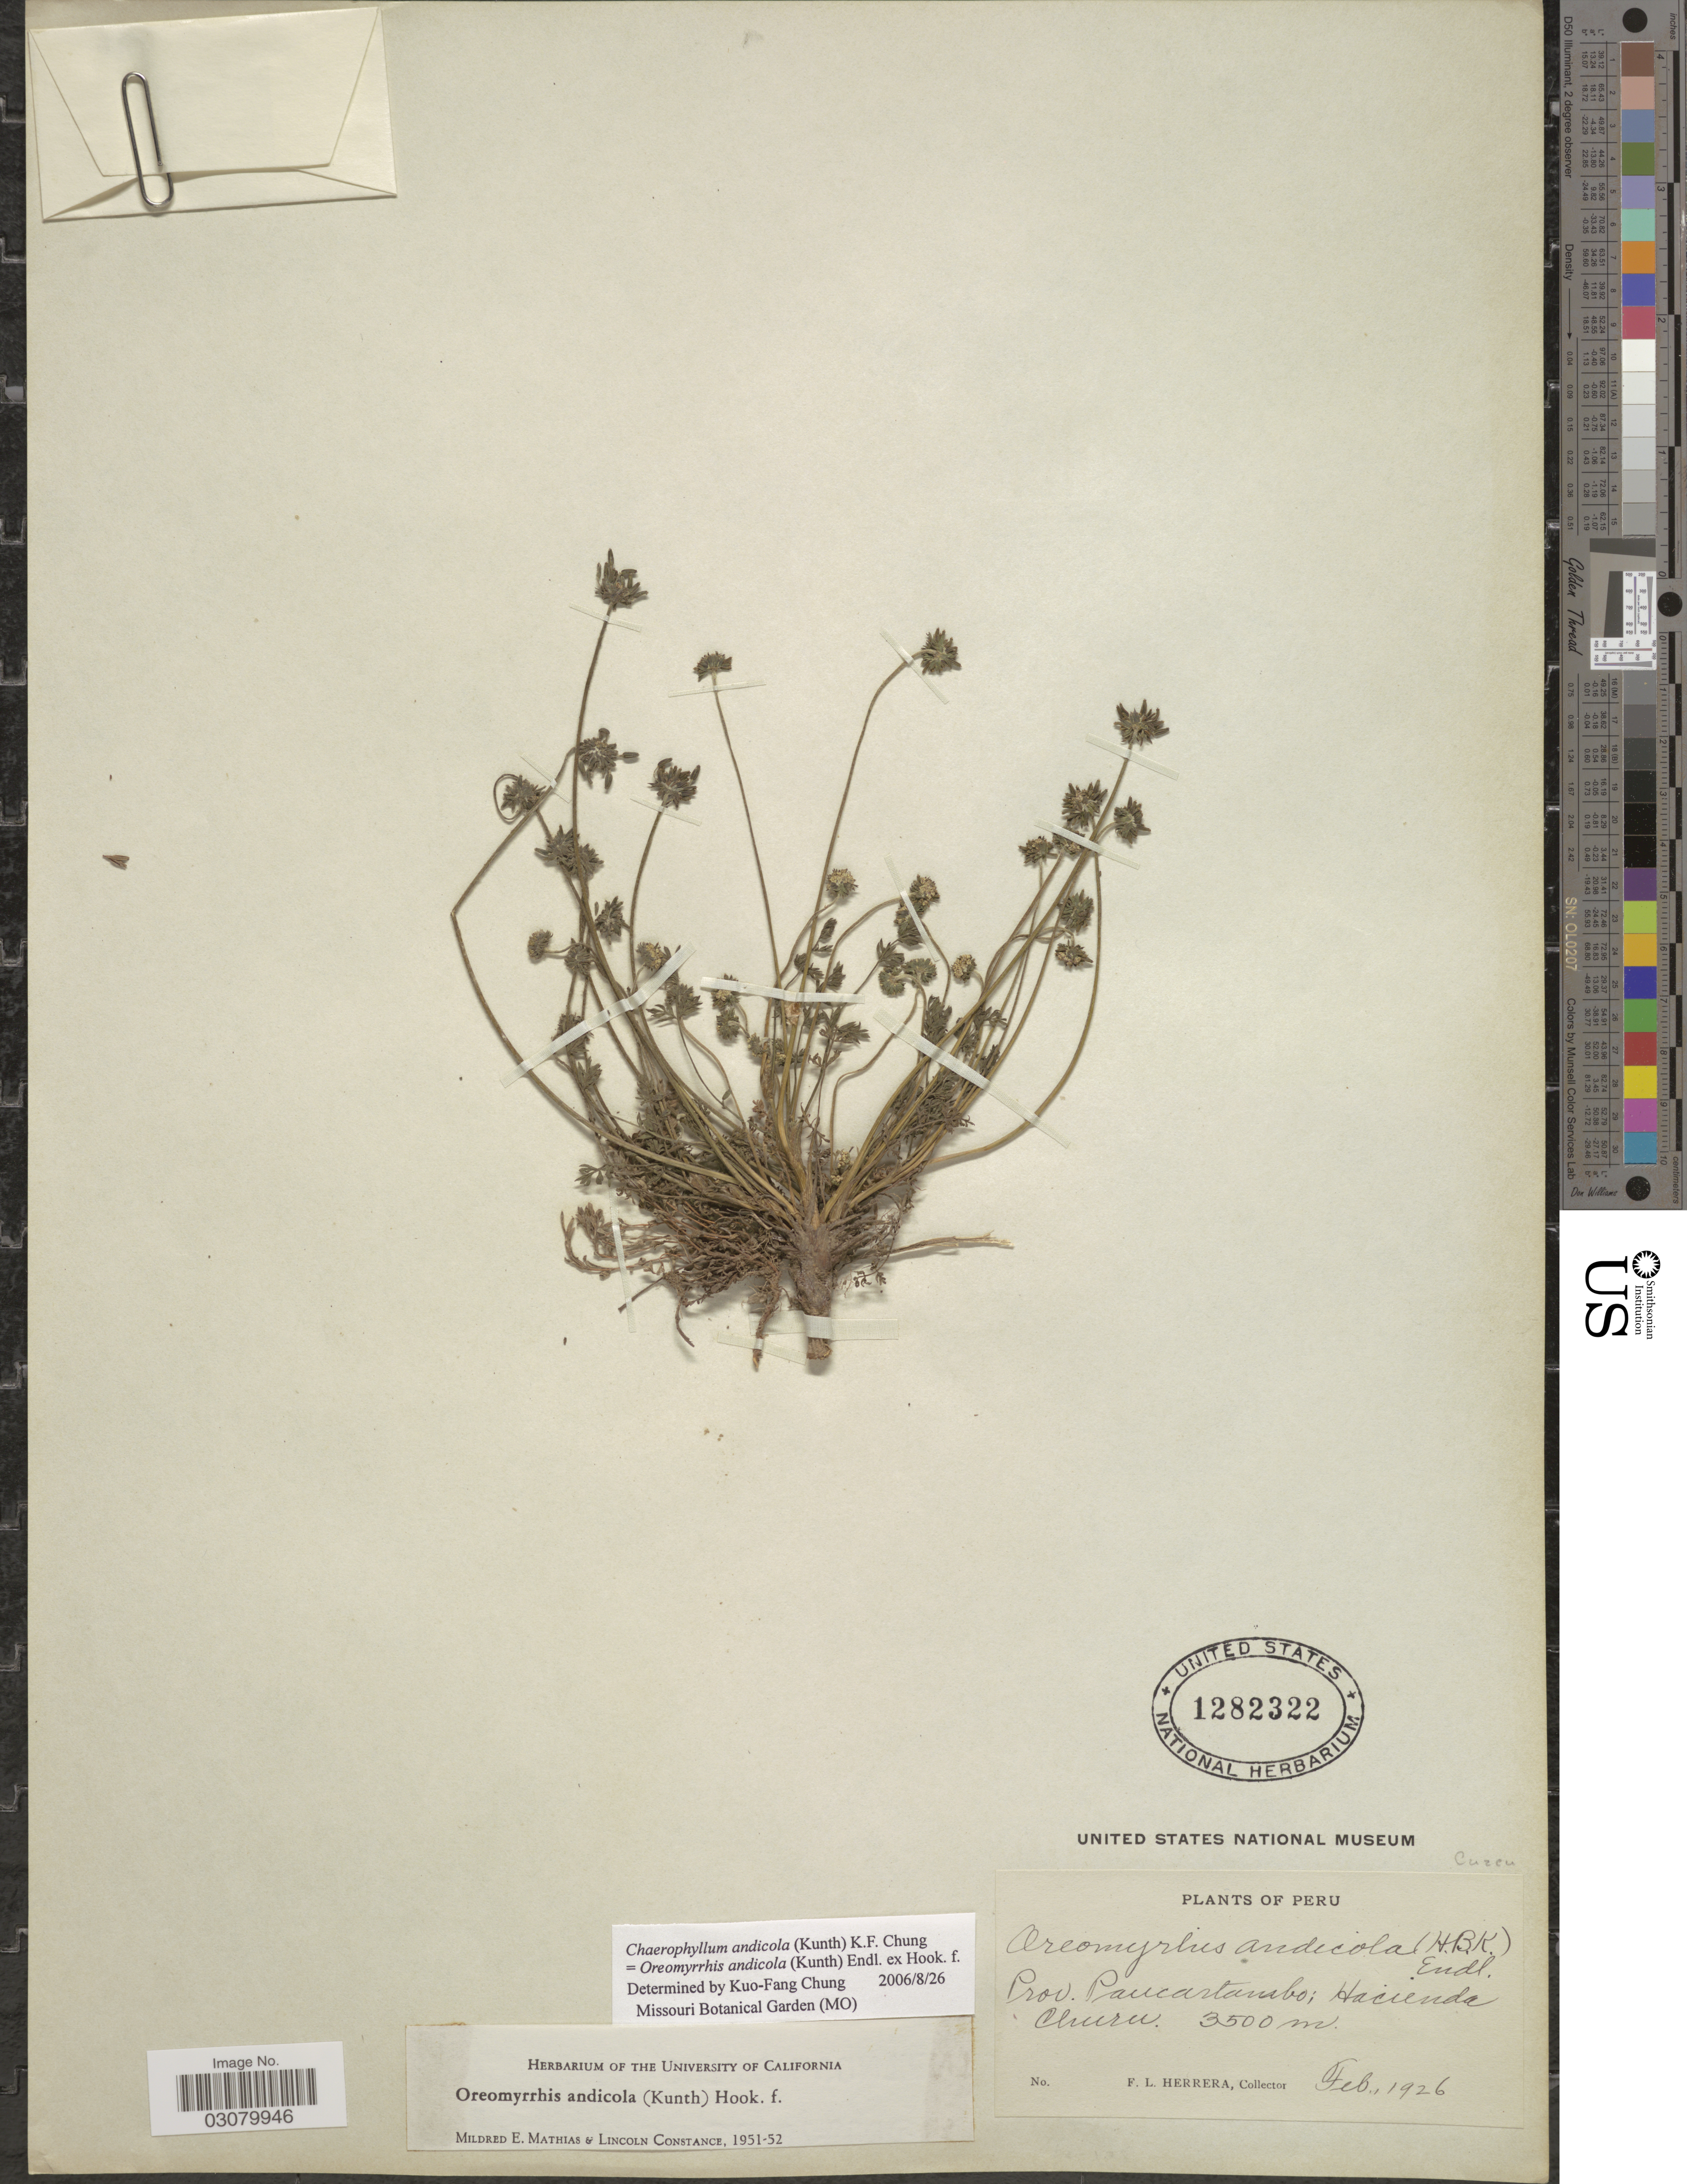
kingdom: Plantae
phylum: Tracheophyta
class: Magnoliopsida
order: Apiales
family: Apiaceae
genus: Oreomyrrhis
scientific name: Oreomyrrhis andicola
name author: (Kunth) Endl. ex Hook. f.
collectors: F. L. Herrera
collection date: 1926-02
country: Peru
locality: Prov. Paucartambo; Hacienda Churu.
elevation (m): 3500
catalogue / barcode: US 1282322